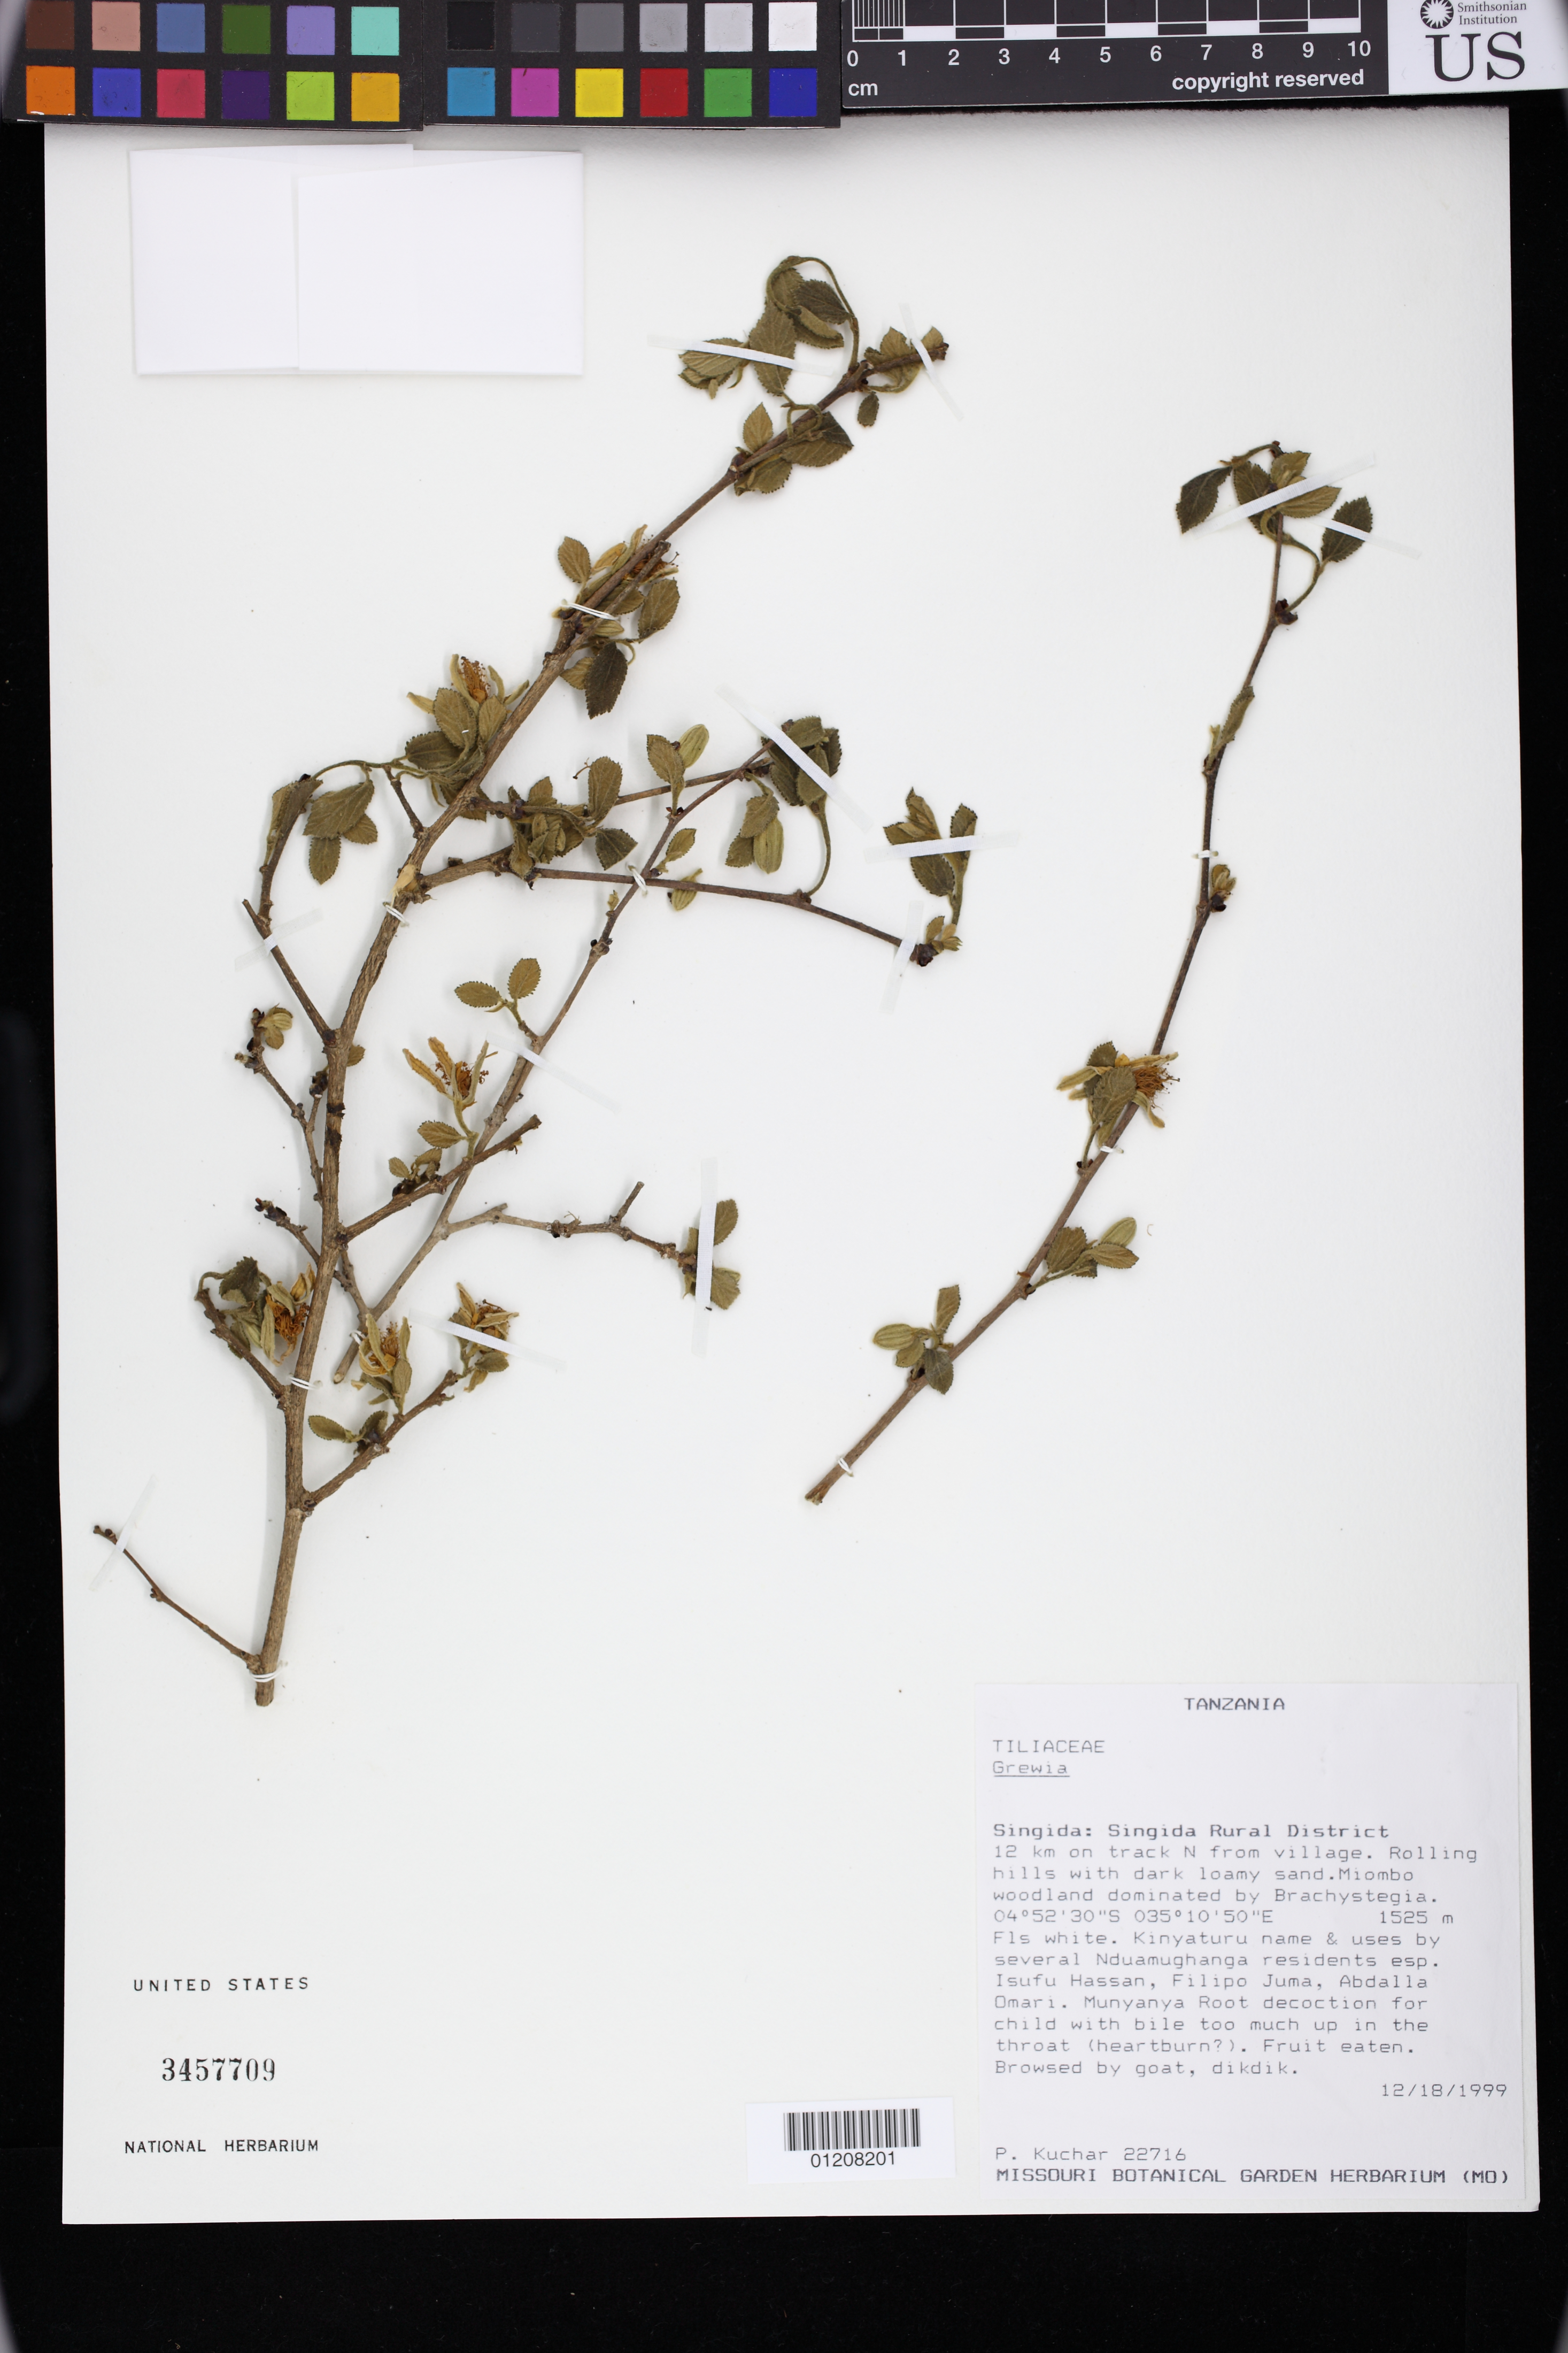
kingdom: Plantae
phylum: Tracheophyta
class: Magnoliopsida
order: Malvales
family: Malvaceae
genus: Grewia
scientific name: Grewia sp.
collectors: P. Kuchar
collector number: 22716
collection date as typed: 18 Dec 1999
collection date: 1999-12-18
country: Tanzania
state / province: Singida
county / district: Singida Rural District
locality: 12 km on track N from village.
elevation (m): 1525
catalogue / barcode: US 3457709